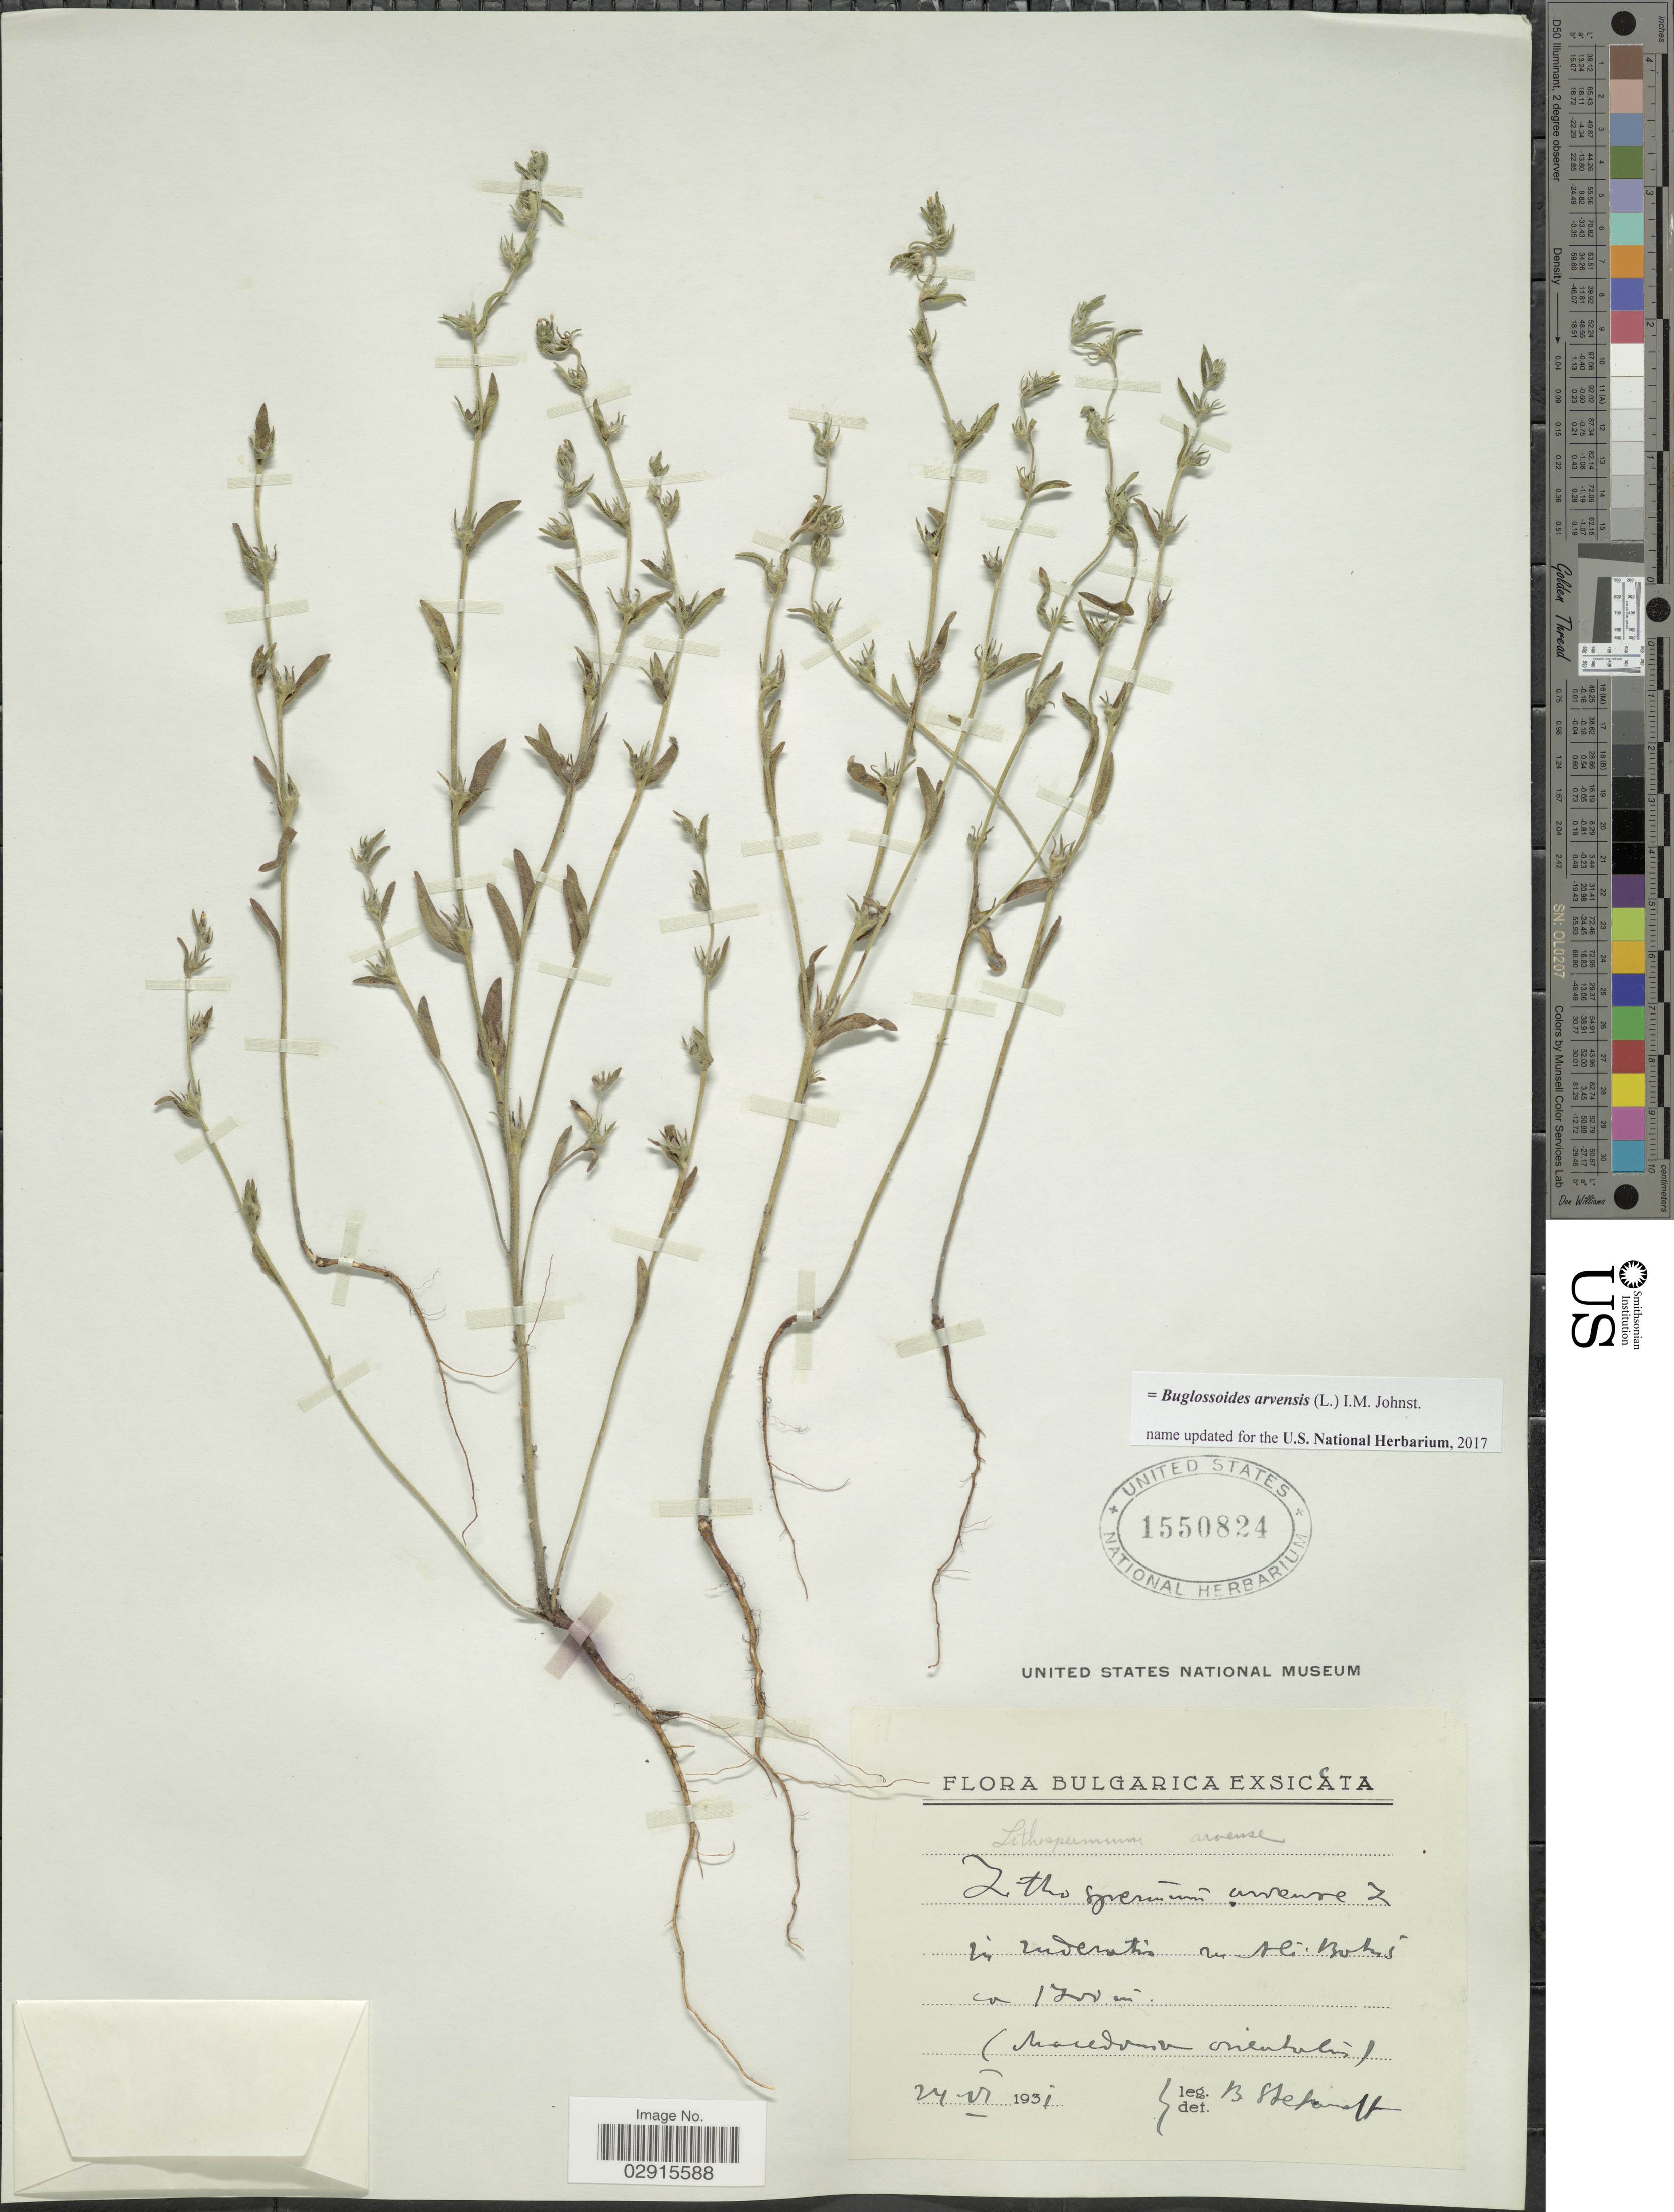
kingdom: Plantae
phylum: Tracheophyta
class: Magnoliopsida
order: Boraginales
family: Boraginaceae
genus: Buglossoides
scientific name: Buglossoides arvensis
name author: (L.) I.M. Johnst.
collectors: B. Stefanoff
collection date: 1931-06-24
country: Bulgaria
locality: In ruderatis su [interpreted] Nli [interpreted] Bohs [interpreted] (Macedonia orientalis).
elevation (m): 1700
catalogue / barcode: US 1550824